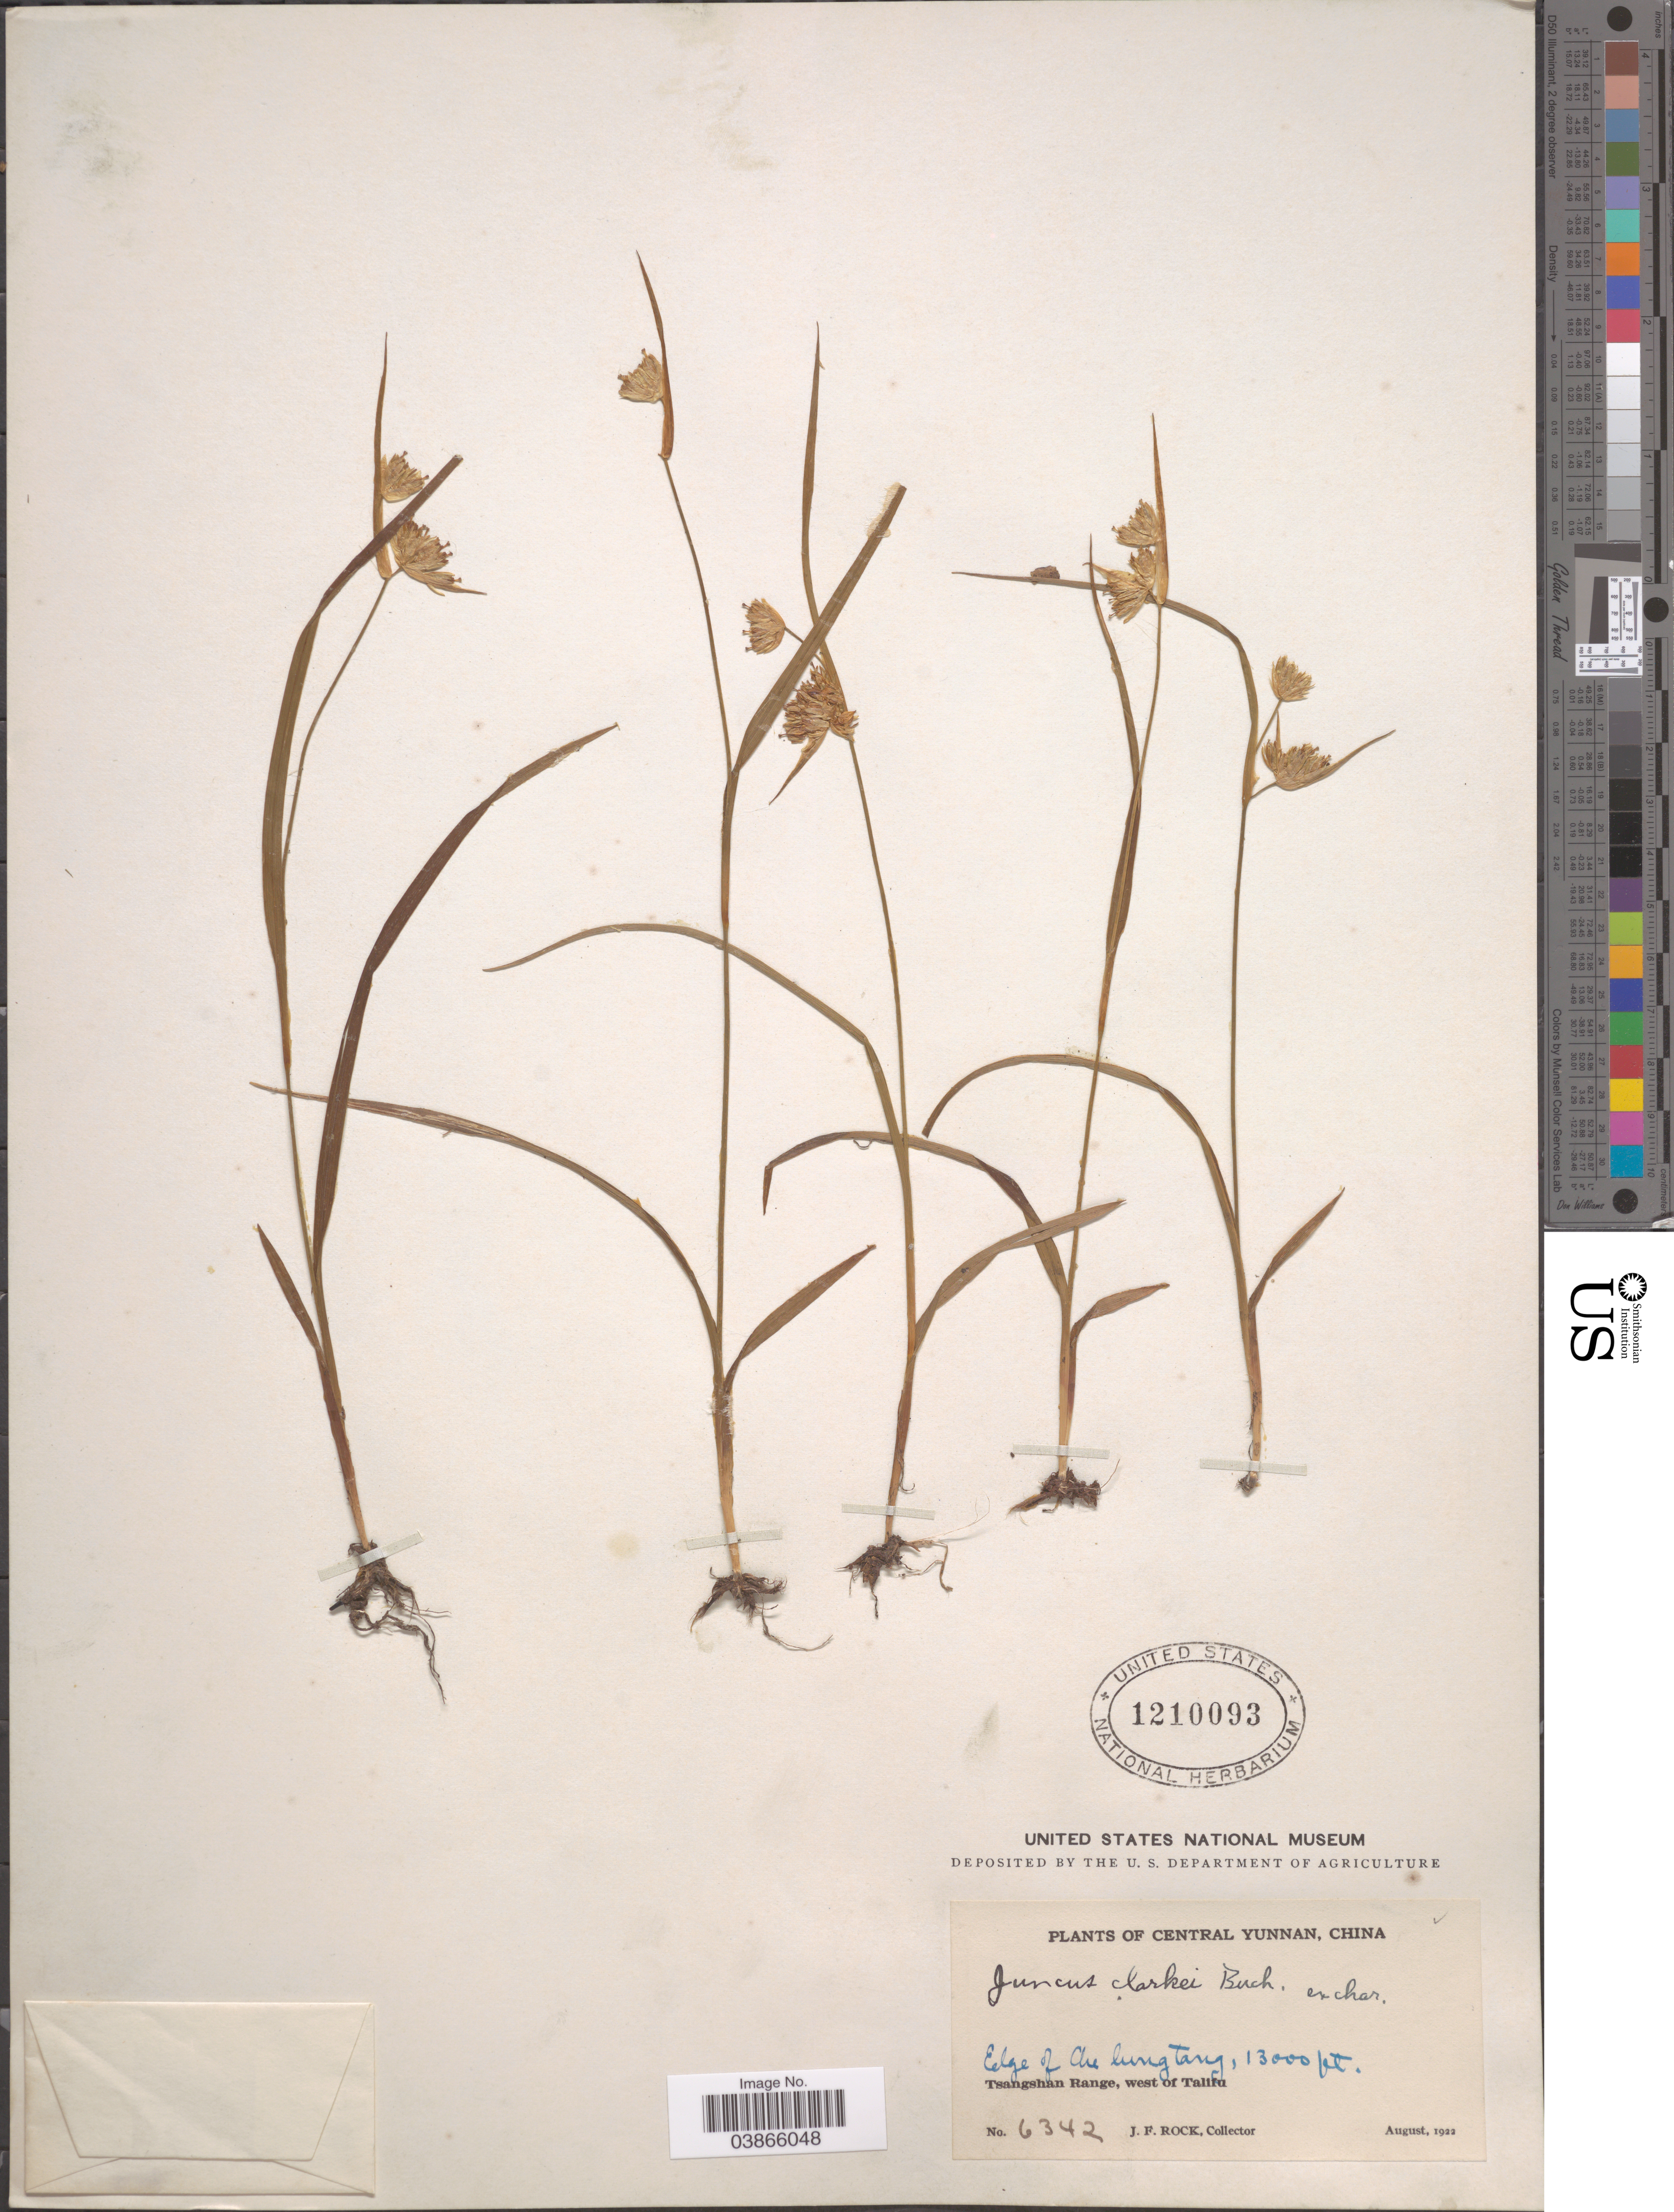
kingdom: Plantae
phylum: Tracheophyta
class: Liliopsida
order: Poales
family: Juncaceae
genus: Juncus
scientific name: Juncus clarkei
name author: Buchenau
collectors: J. Rock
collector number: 6342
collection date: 1922-08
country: China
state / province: Yunnan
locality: Central Yunnan. Edge of Che lungtang, Tsangshan Range, west of Talifu.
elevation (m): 3962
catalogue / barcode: US 1210093